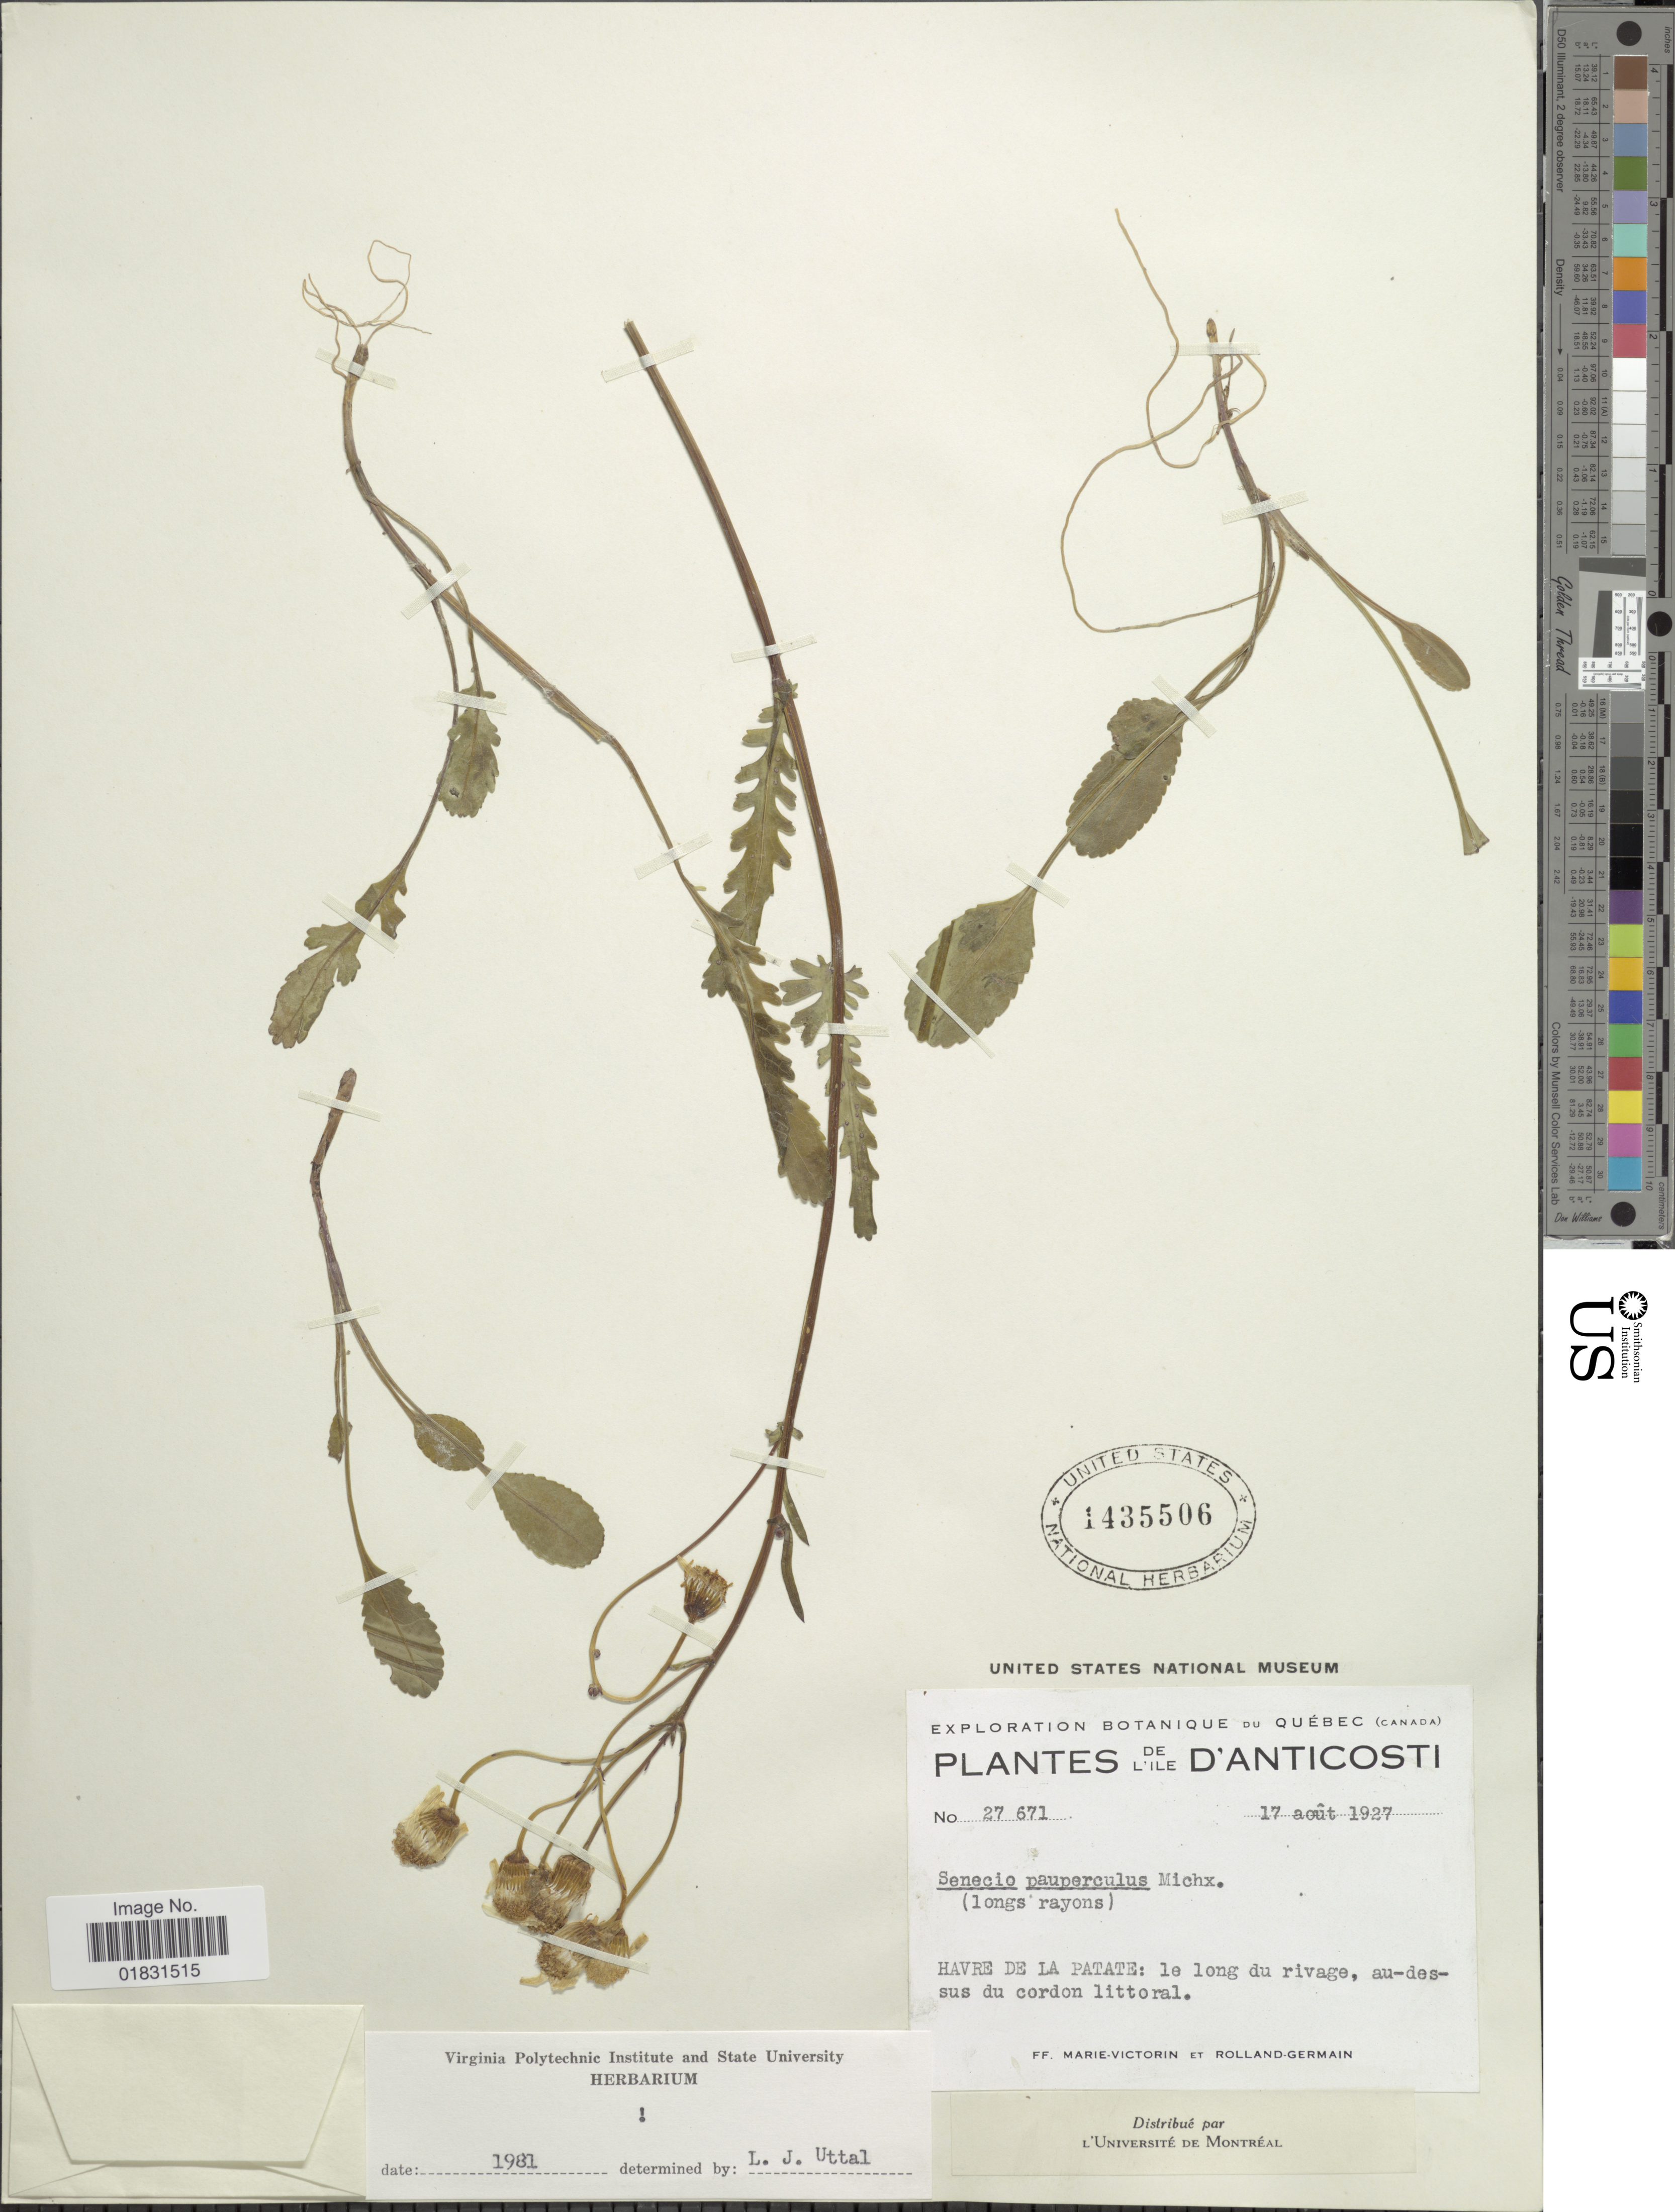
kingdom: Plantae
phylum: Tracheophyta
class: Magnoliopsida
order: Asterales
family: Asteraceae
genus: Packera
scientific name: Packera paupercula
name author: (Michx.) Á. Löve & D. Löve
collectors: Fr. Marie-Victorin & Rolland-Germain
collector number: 27671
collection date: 1927-08-17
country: Canada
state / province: Quebec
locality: De L'Isle D'Anticosti, Havre de La Patate: le long du rivage, au-dessus du cordon littoral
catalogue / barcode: US 1435506